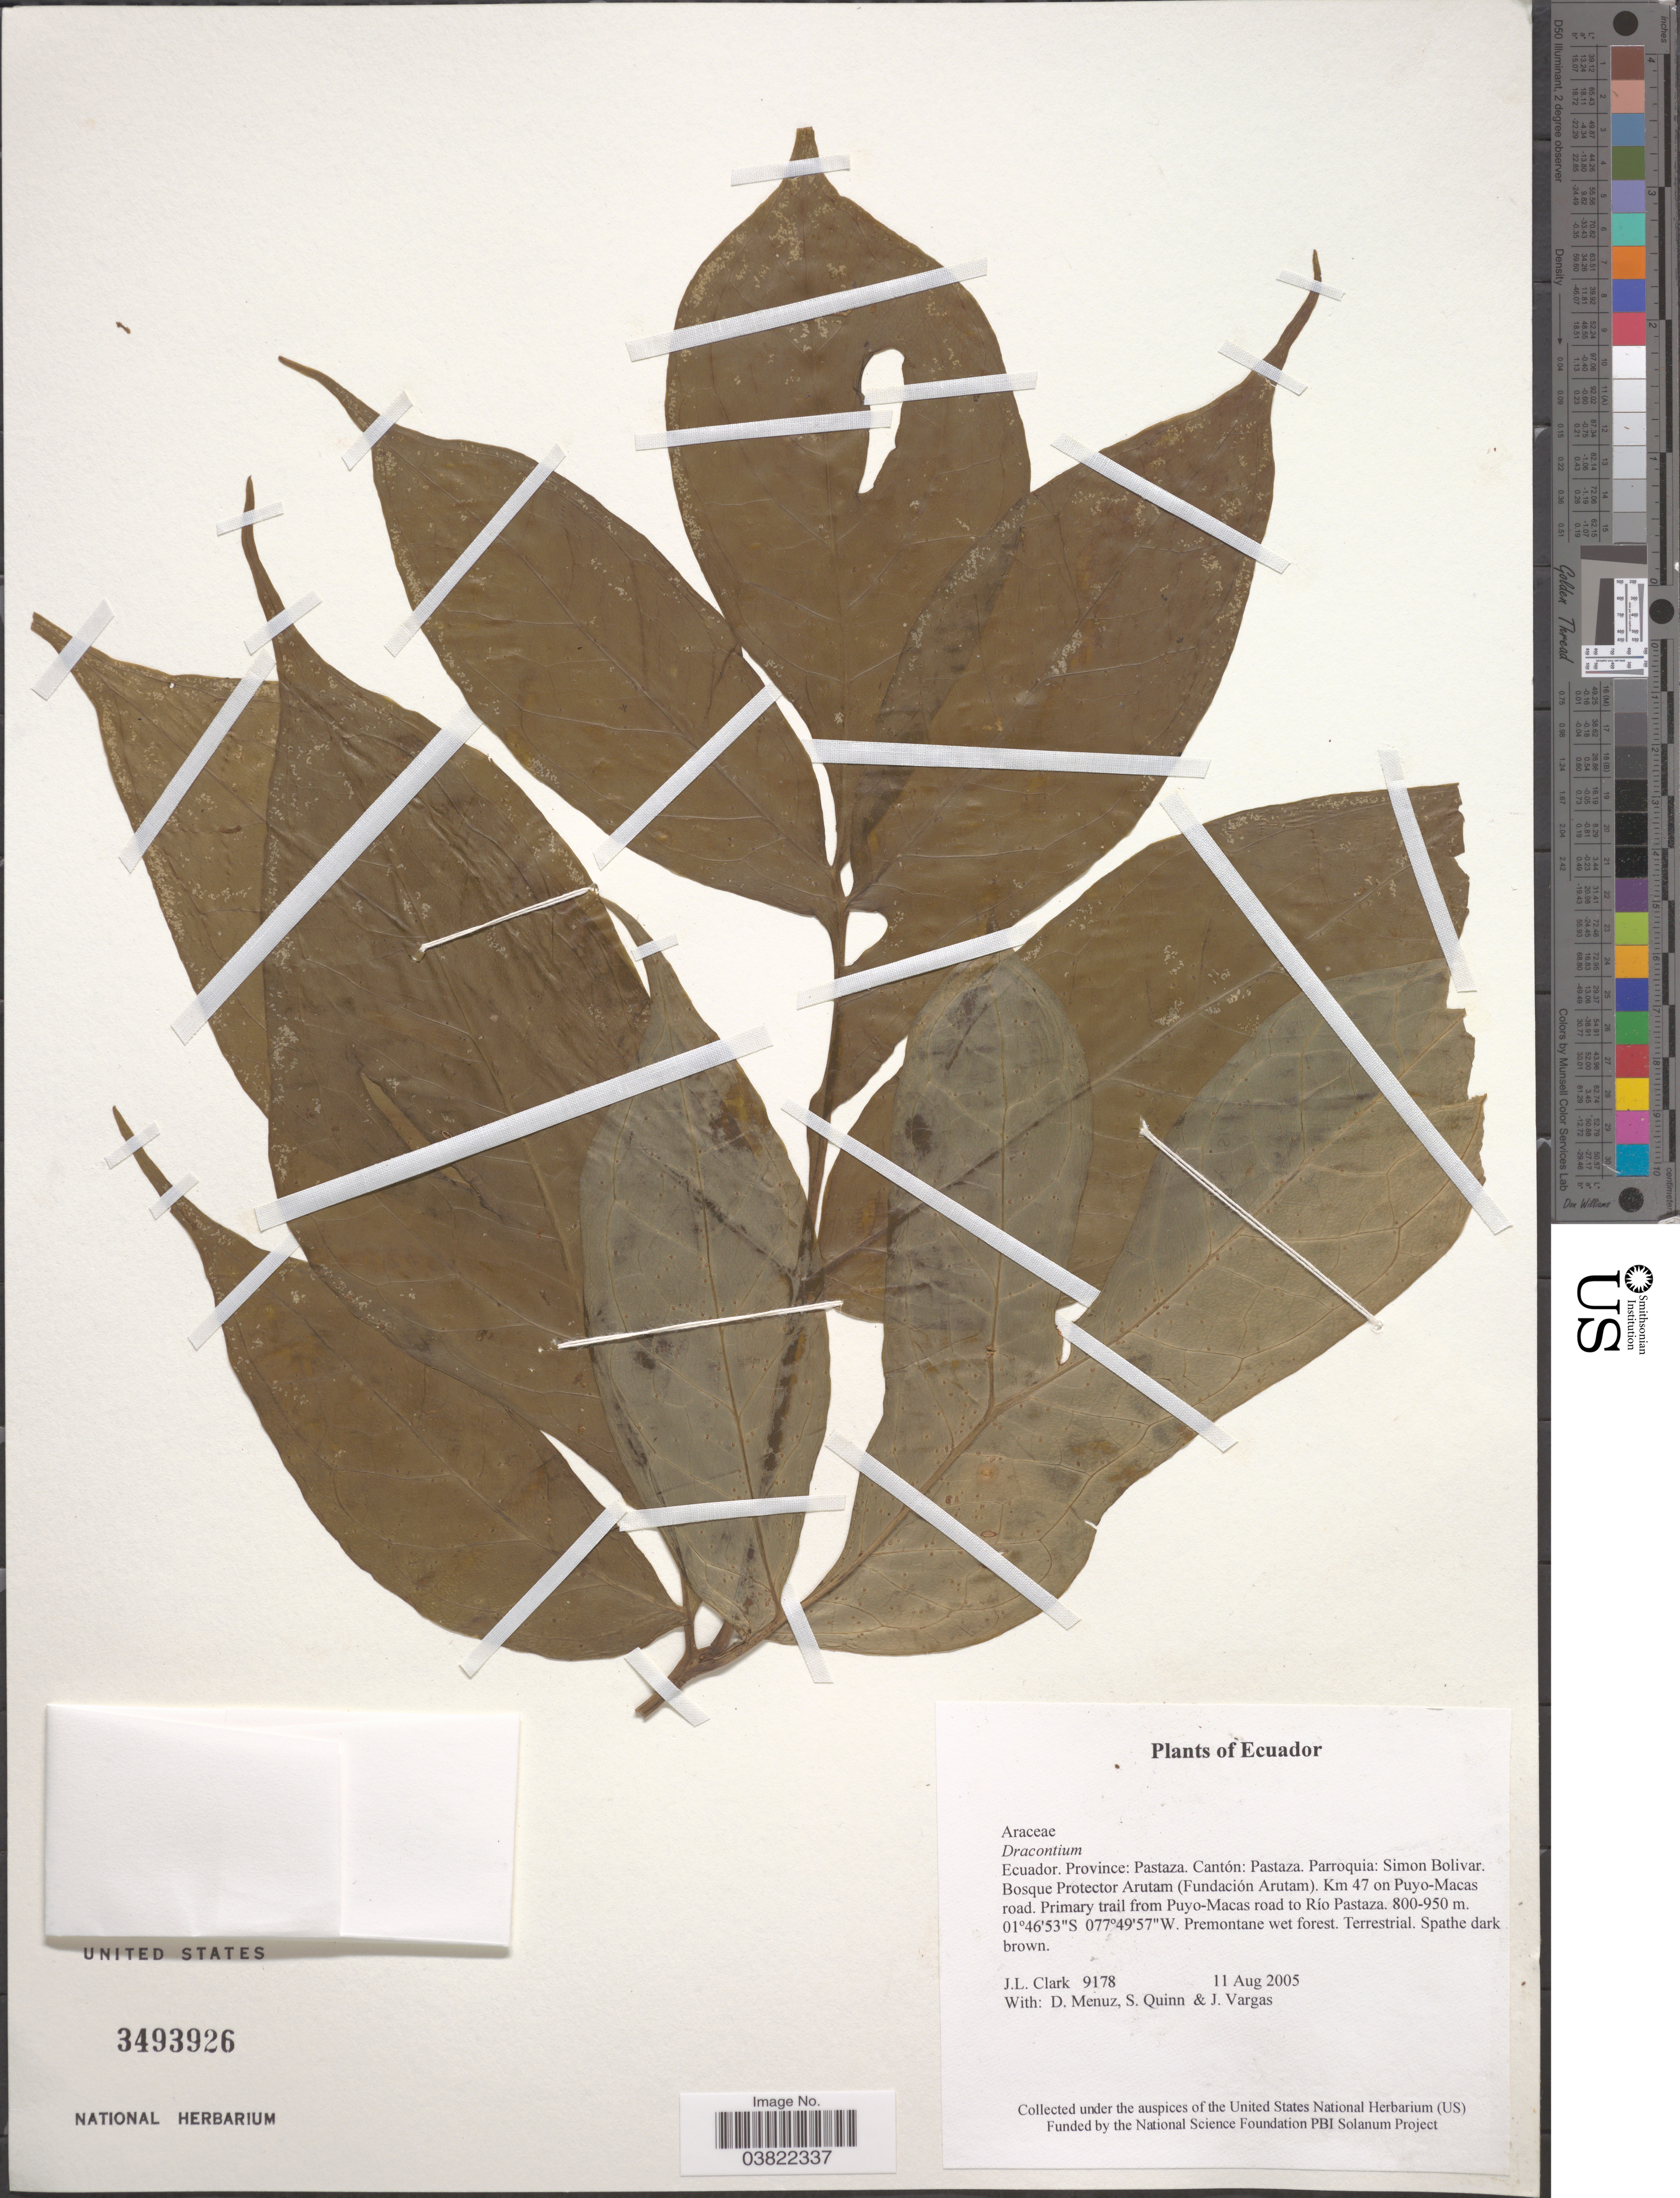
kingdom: Plantae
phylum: Tracheophyta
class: Liliopsida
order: Alismatales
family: Araceae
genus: Dracontium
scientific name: Dracontium sp.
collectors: J. L. Clark, D. Menuz, S. Quinn & J. Vargas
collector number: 9178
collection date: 2005-08-11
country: Ecuador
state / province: Pastaza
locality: Cantón: Pastaza. Parroquia: Simon Bolivar. Bosque Protector Arutam (Fundación Arutam). Km 47 on Puyo-Macas road. Primary trail from Puyo-Macas road to Río Pastaza.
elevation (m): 800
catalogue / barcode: US 3493926